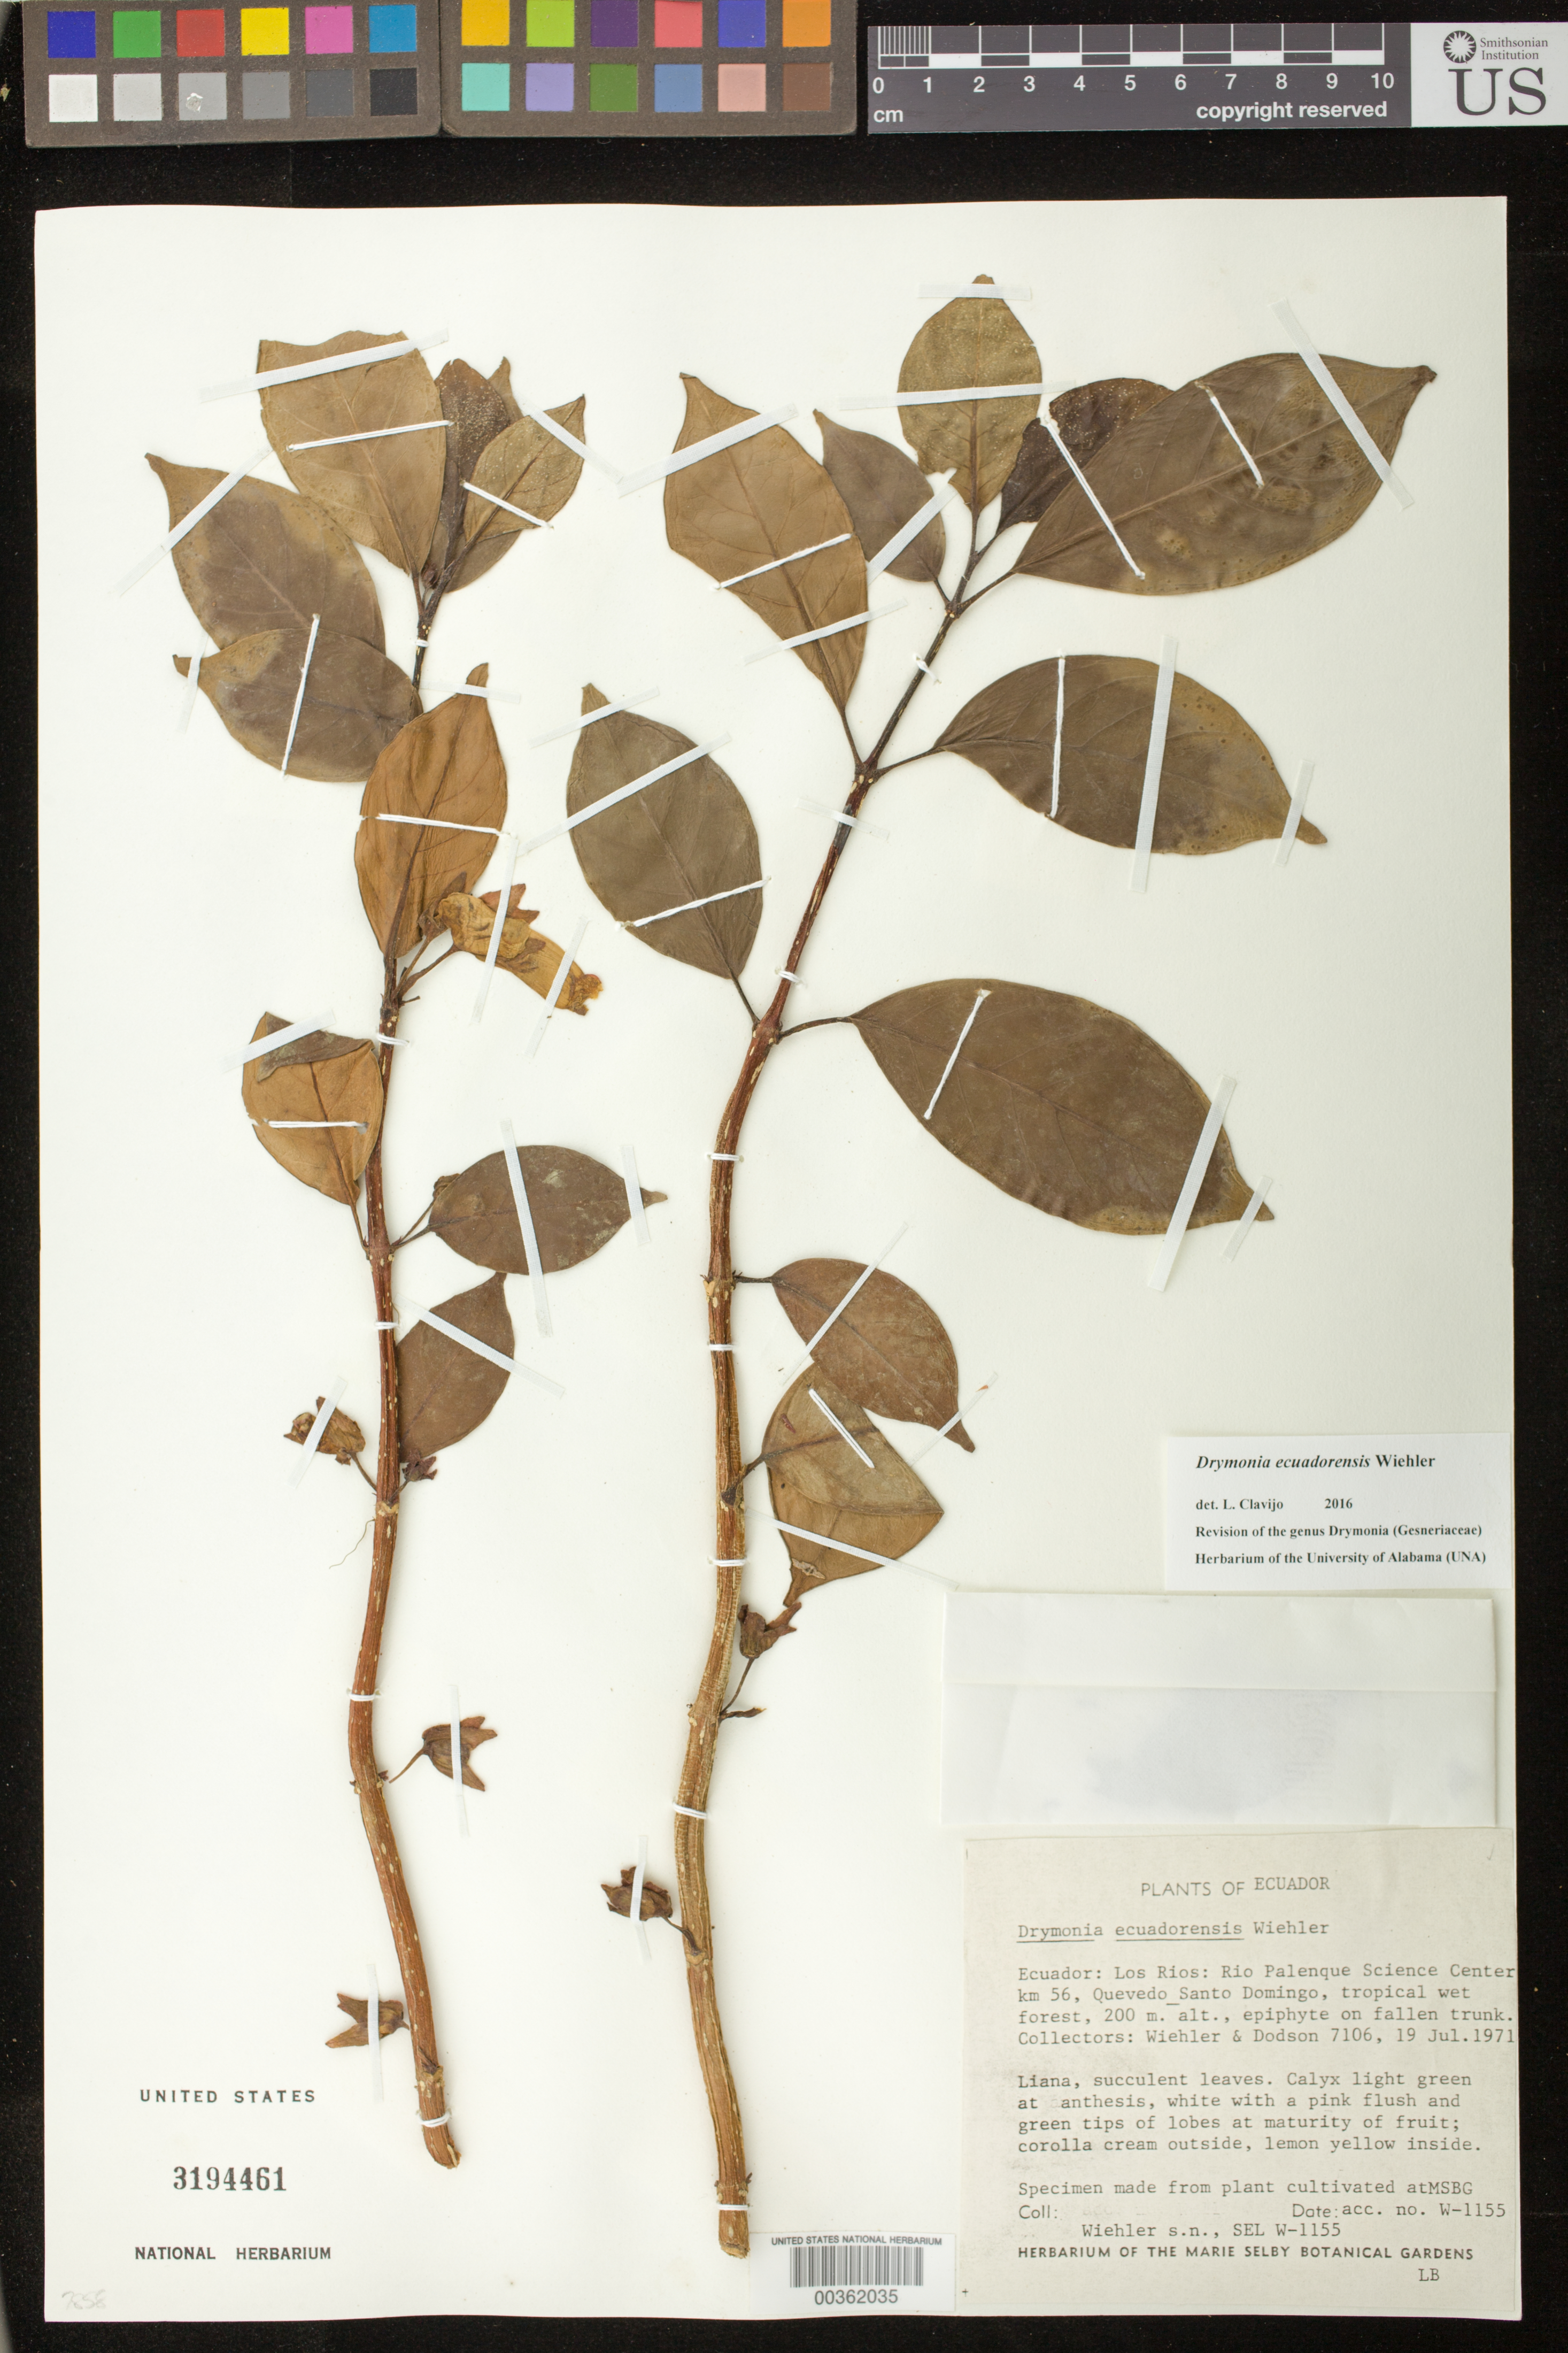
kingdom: Plantae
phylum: Tracheophyta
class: Magnoliopsida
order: Lamiales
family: Gesneriaceae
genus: Drymonia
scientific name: Drymonia ecuadorensis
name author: Wiehler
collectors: H. J. Wiehler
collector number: s.n. [W-1155]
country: Ecuador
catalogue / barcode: US 3194461